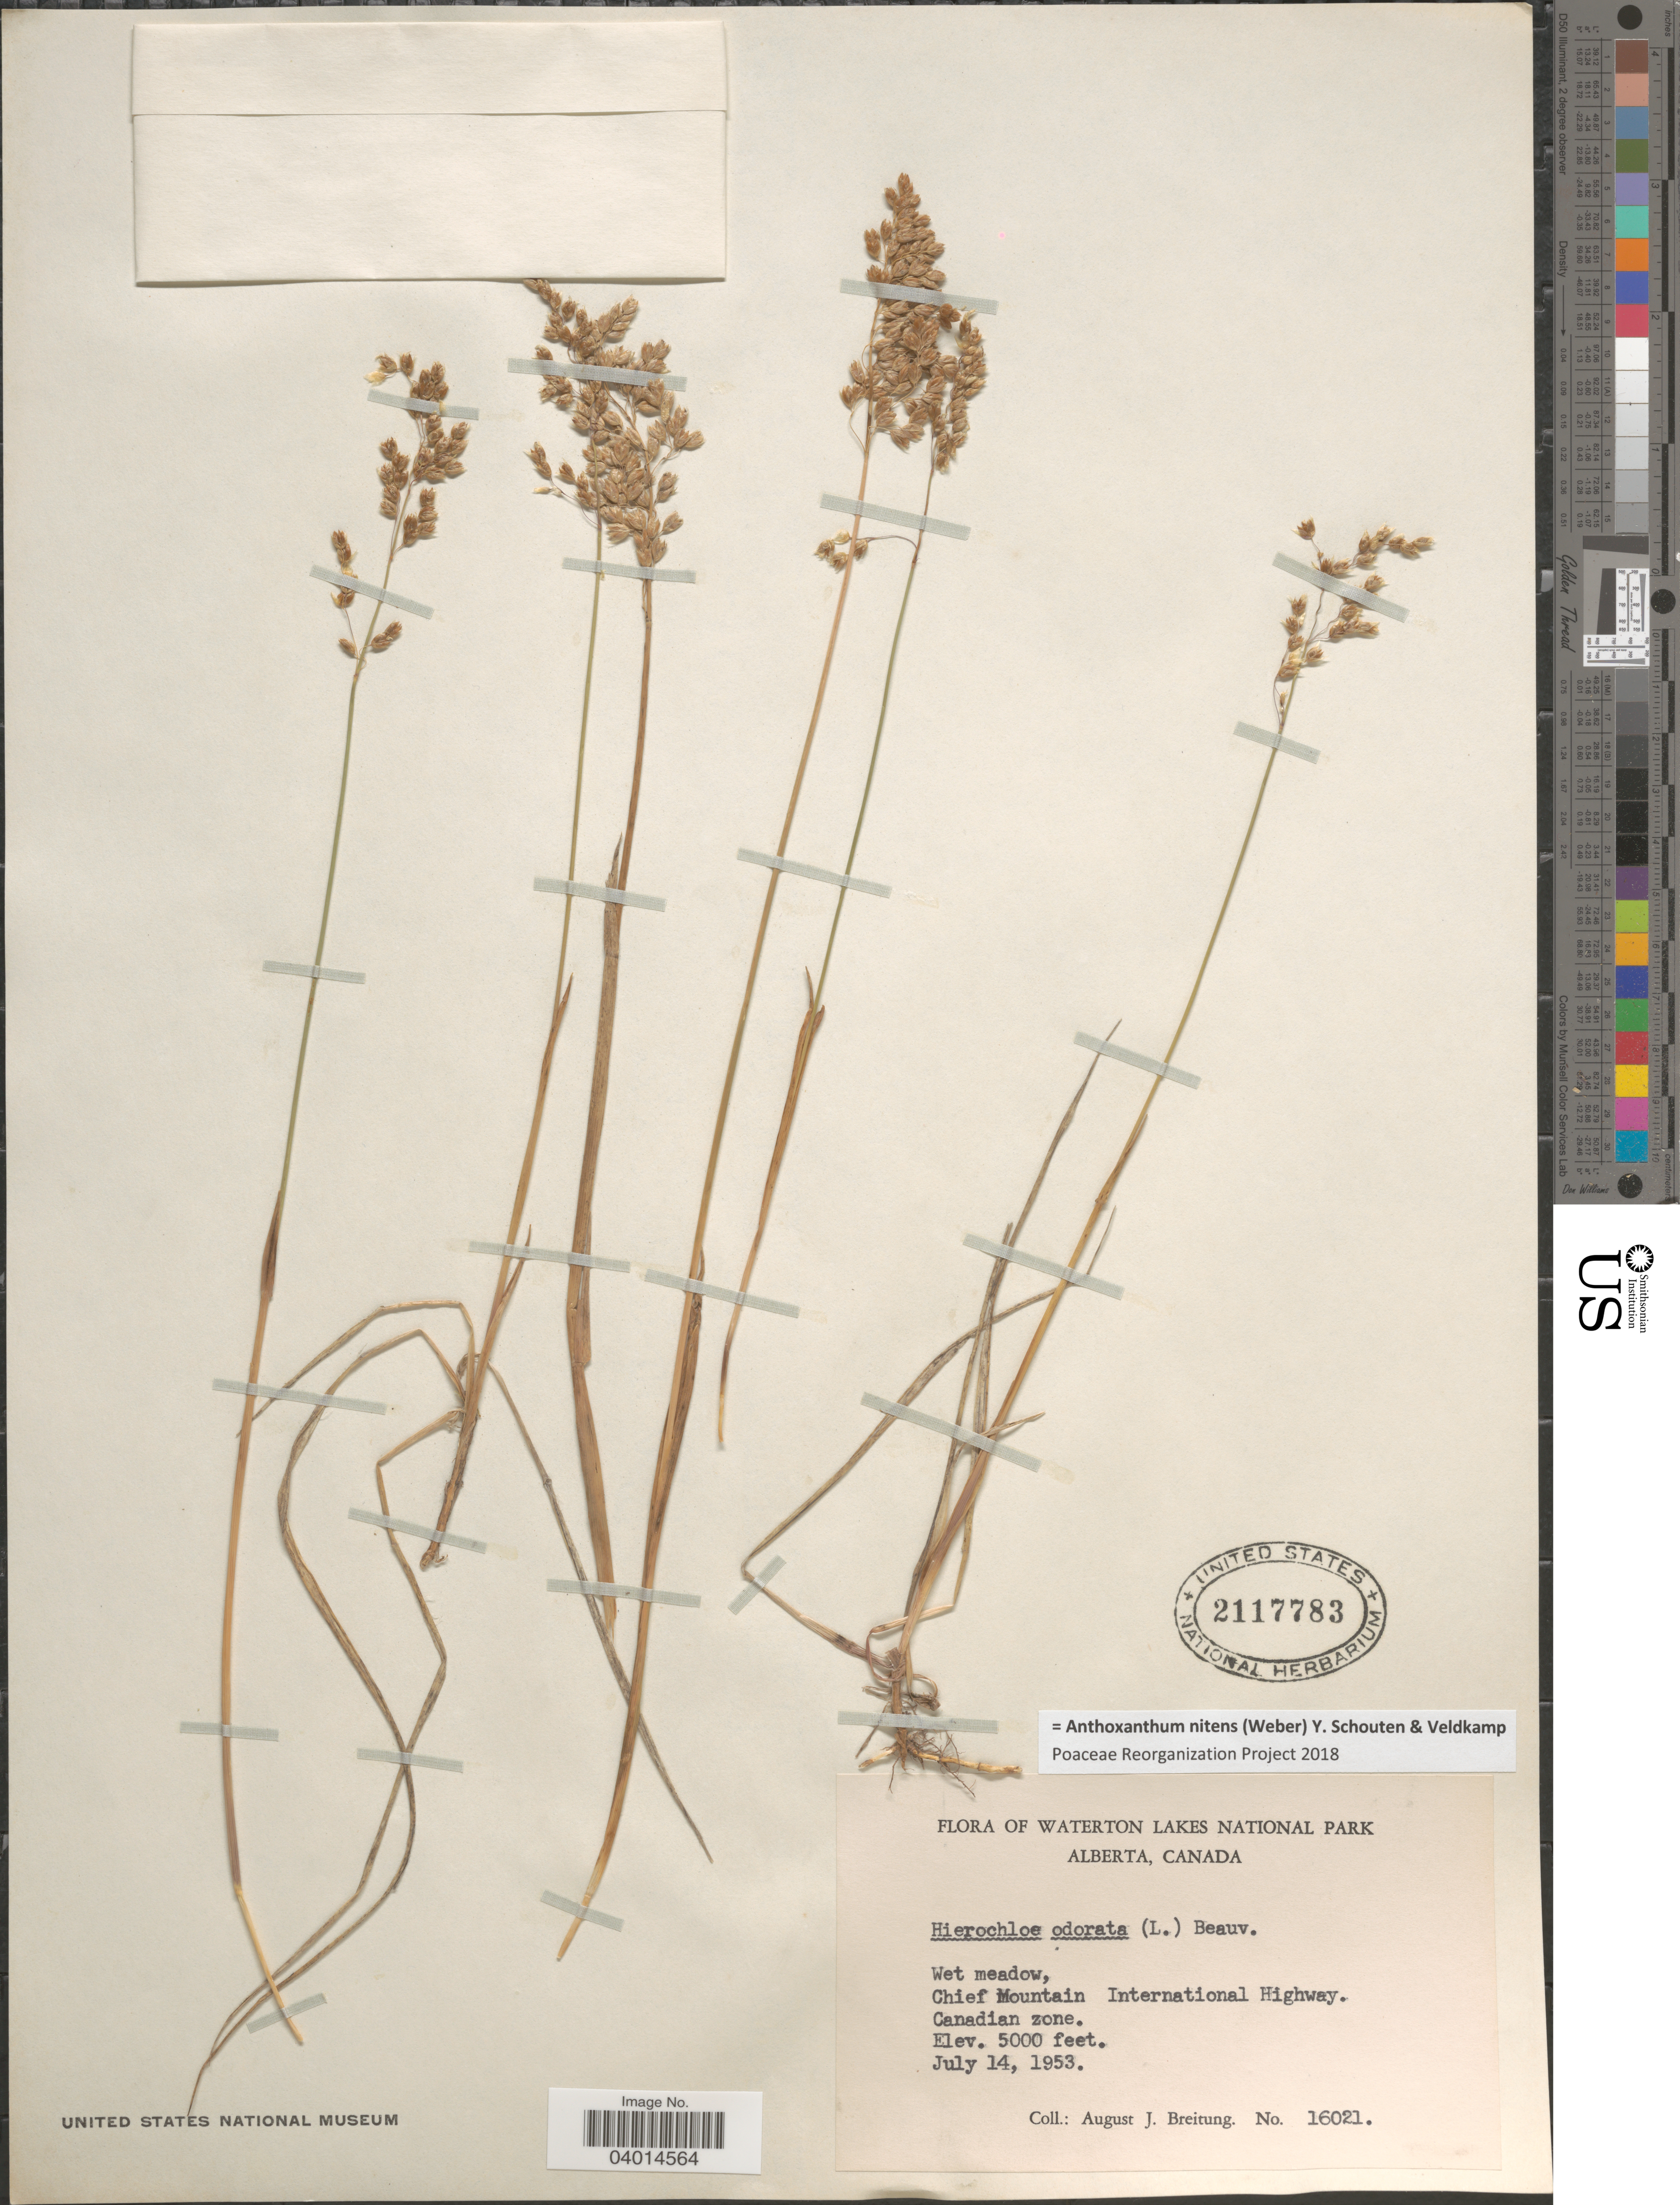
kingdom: Plantae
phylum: Tracheophyta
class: Liliopsida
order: Poales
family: Poaceae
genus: Anthoxanthum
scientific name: Anthoxanthum nitens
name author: (G.H. Weber) R.T.A. Schouten & Veldkamp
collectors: A. Breitung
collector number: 16021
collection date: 1953-07-14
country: Canada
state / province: Alberta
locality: Waterton Lakes National Park. Chief Mountain International Highway. Canadian zone.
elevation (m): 1524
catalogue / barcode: US 2117783